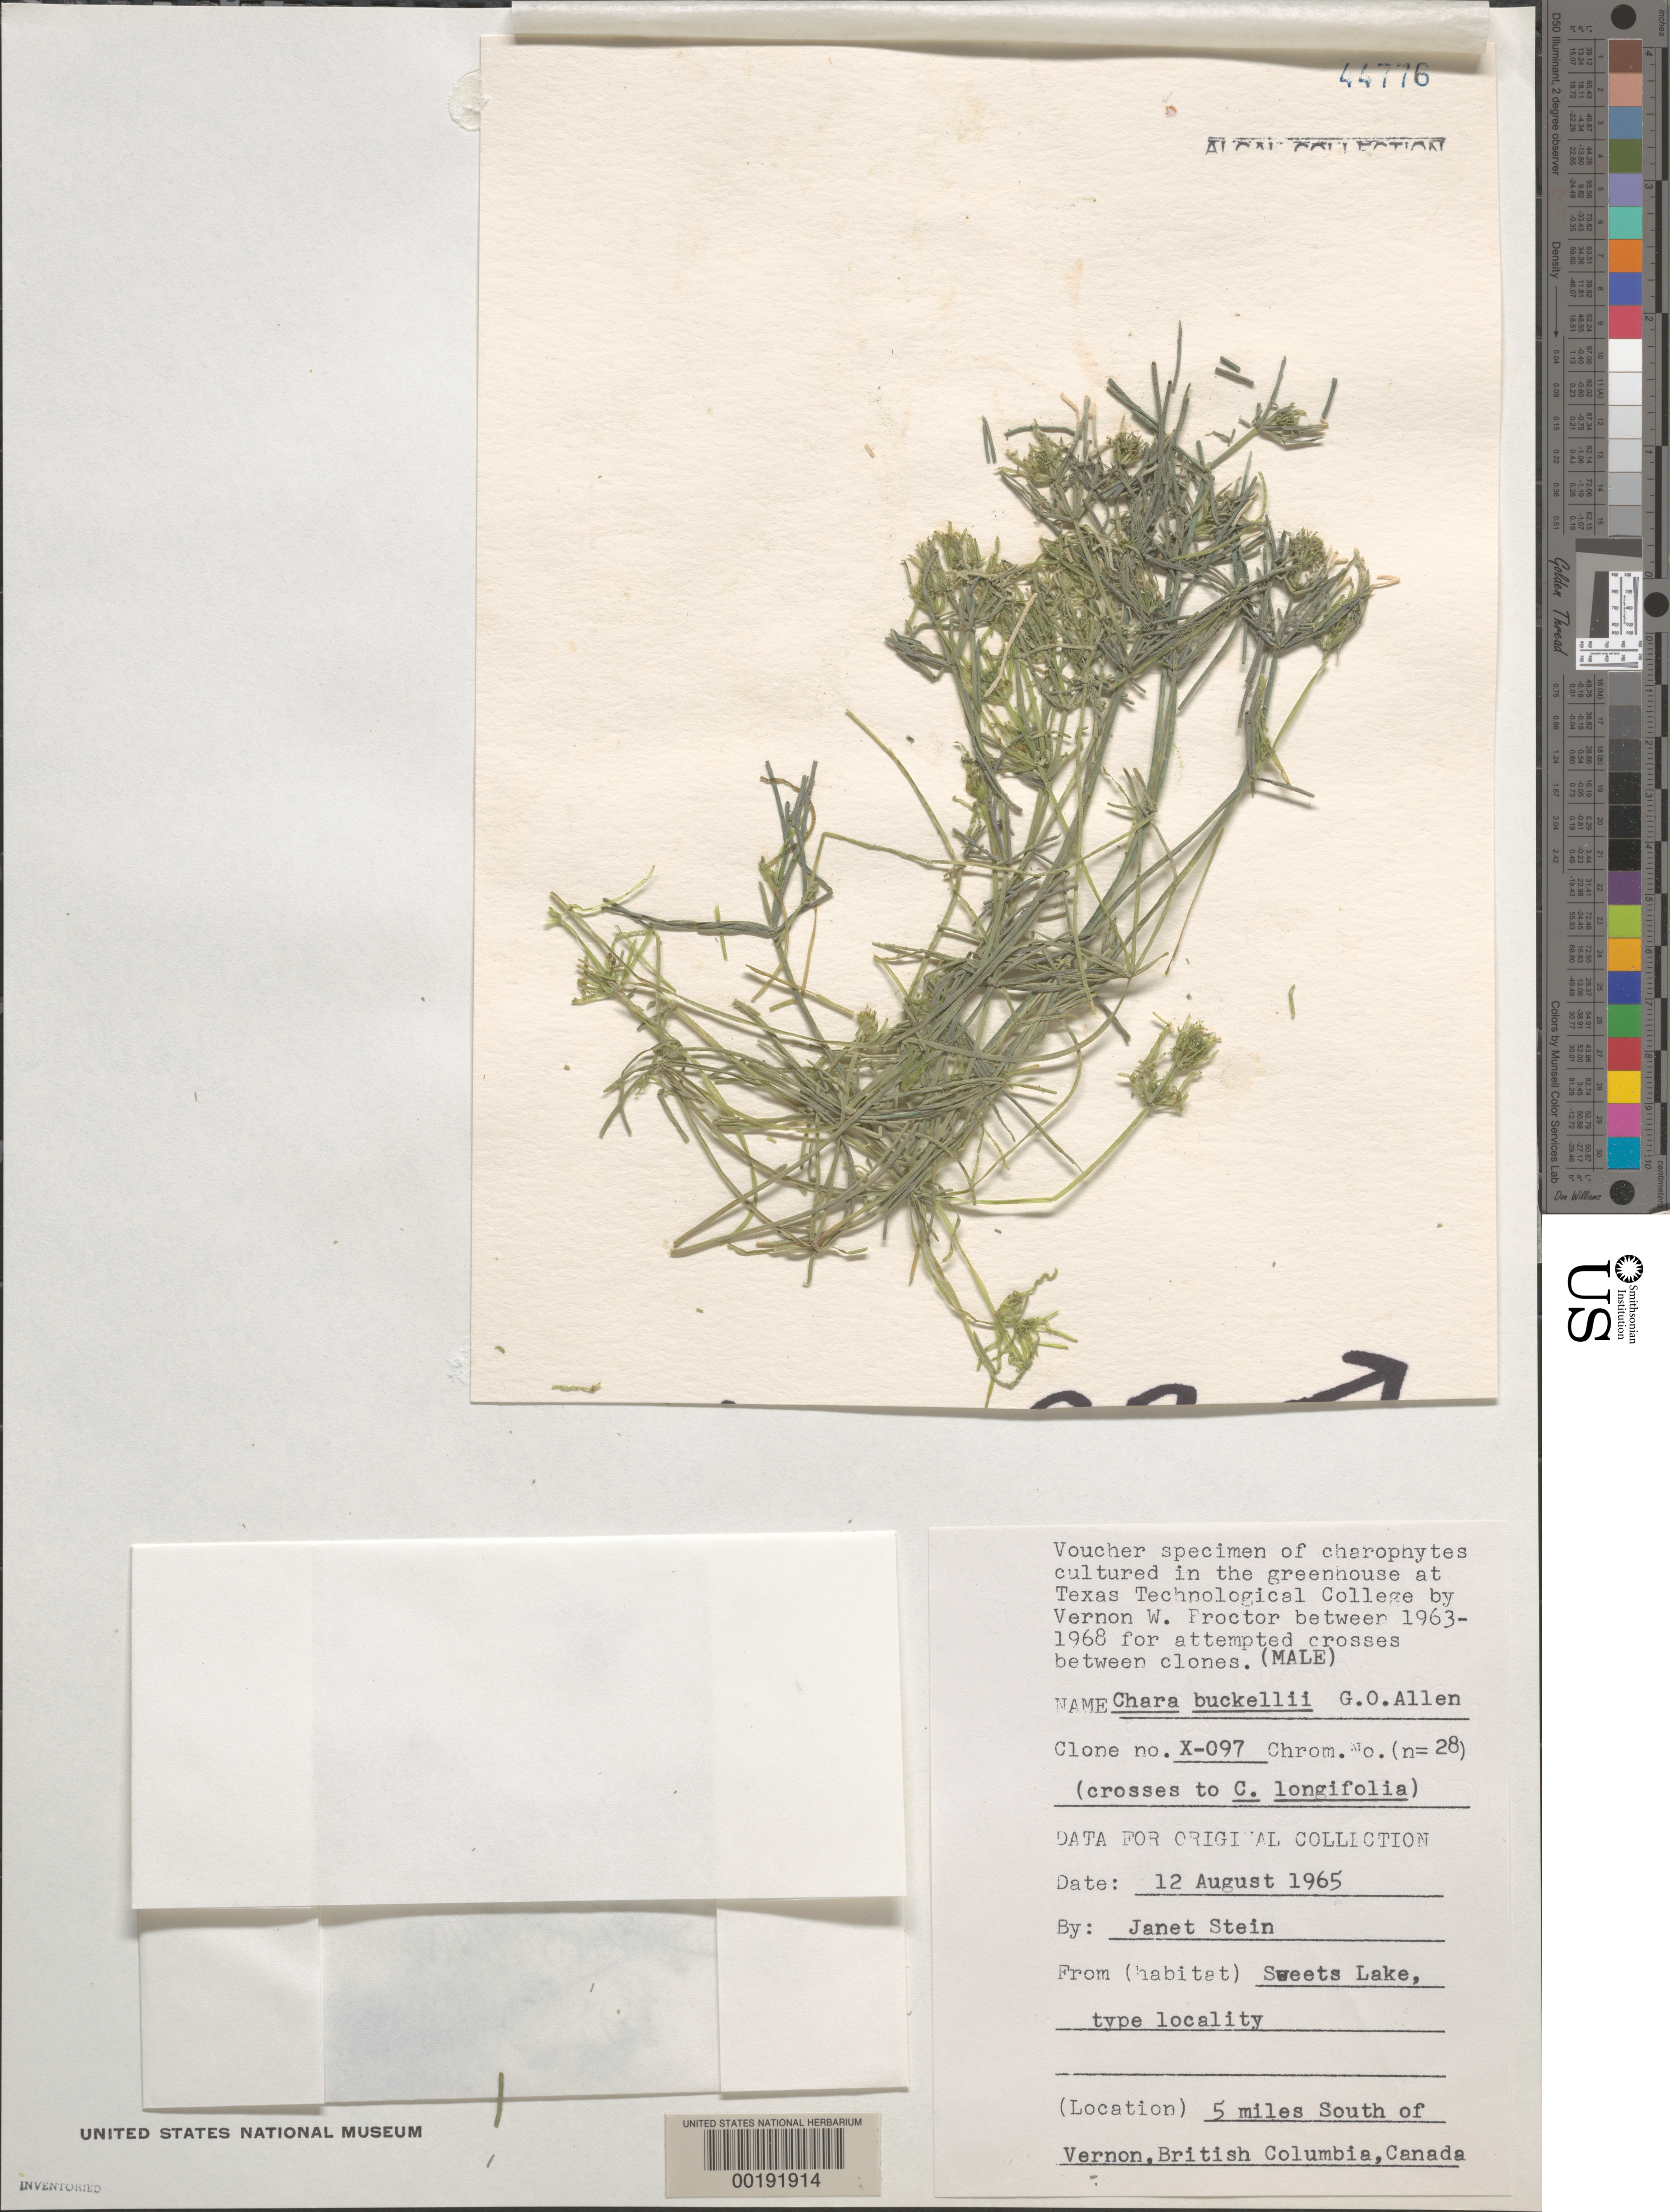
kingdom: Plantae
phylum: Charophyta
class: Charophyceae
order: Charales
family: Characeae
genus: Chara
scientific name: Chara buckellii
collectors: J. Stein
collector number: X-097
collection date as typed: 12 Aug 1965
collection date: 1965-08-12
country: Canada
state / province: British Columbia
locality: Sweets Lake, south of Vernon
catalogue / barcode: US 44776